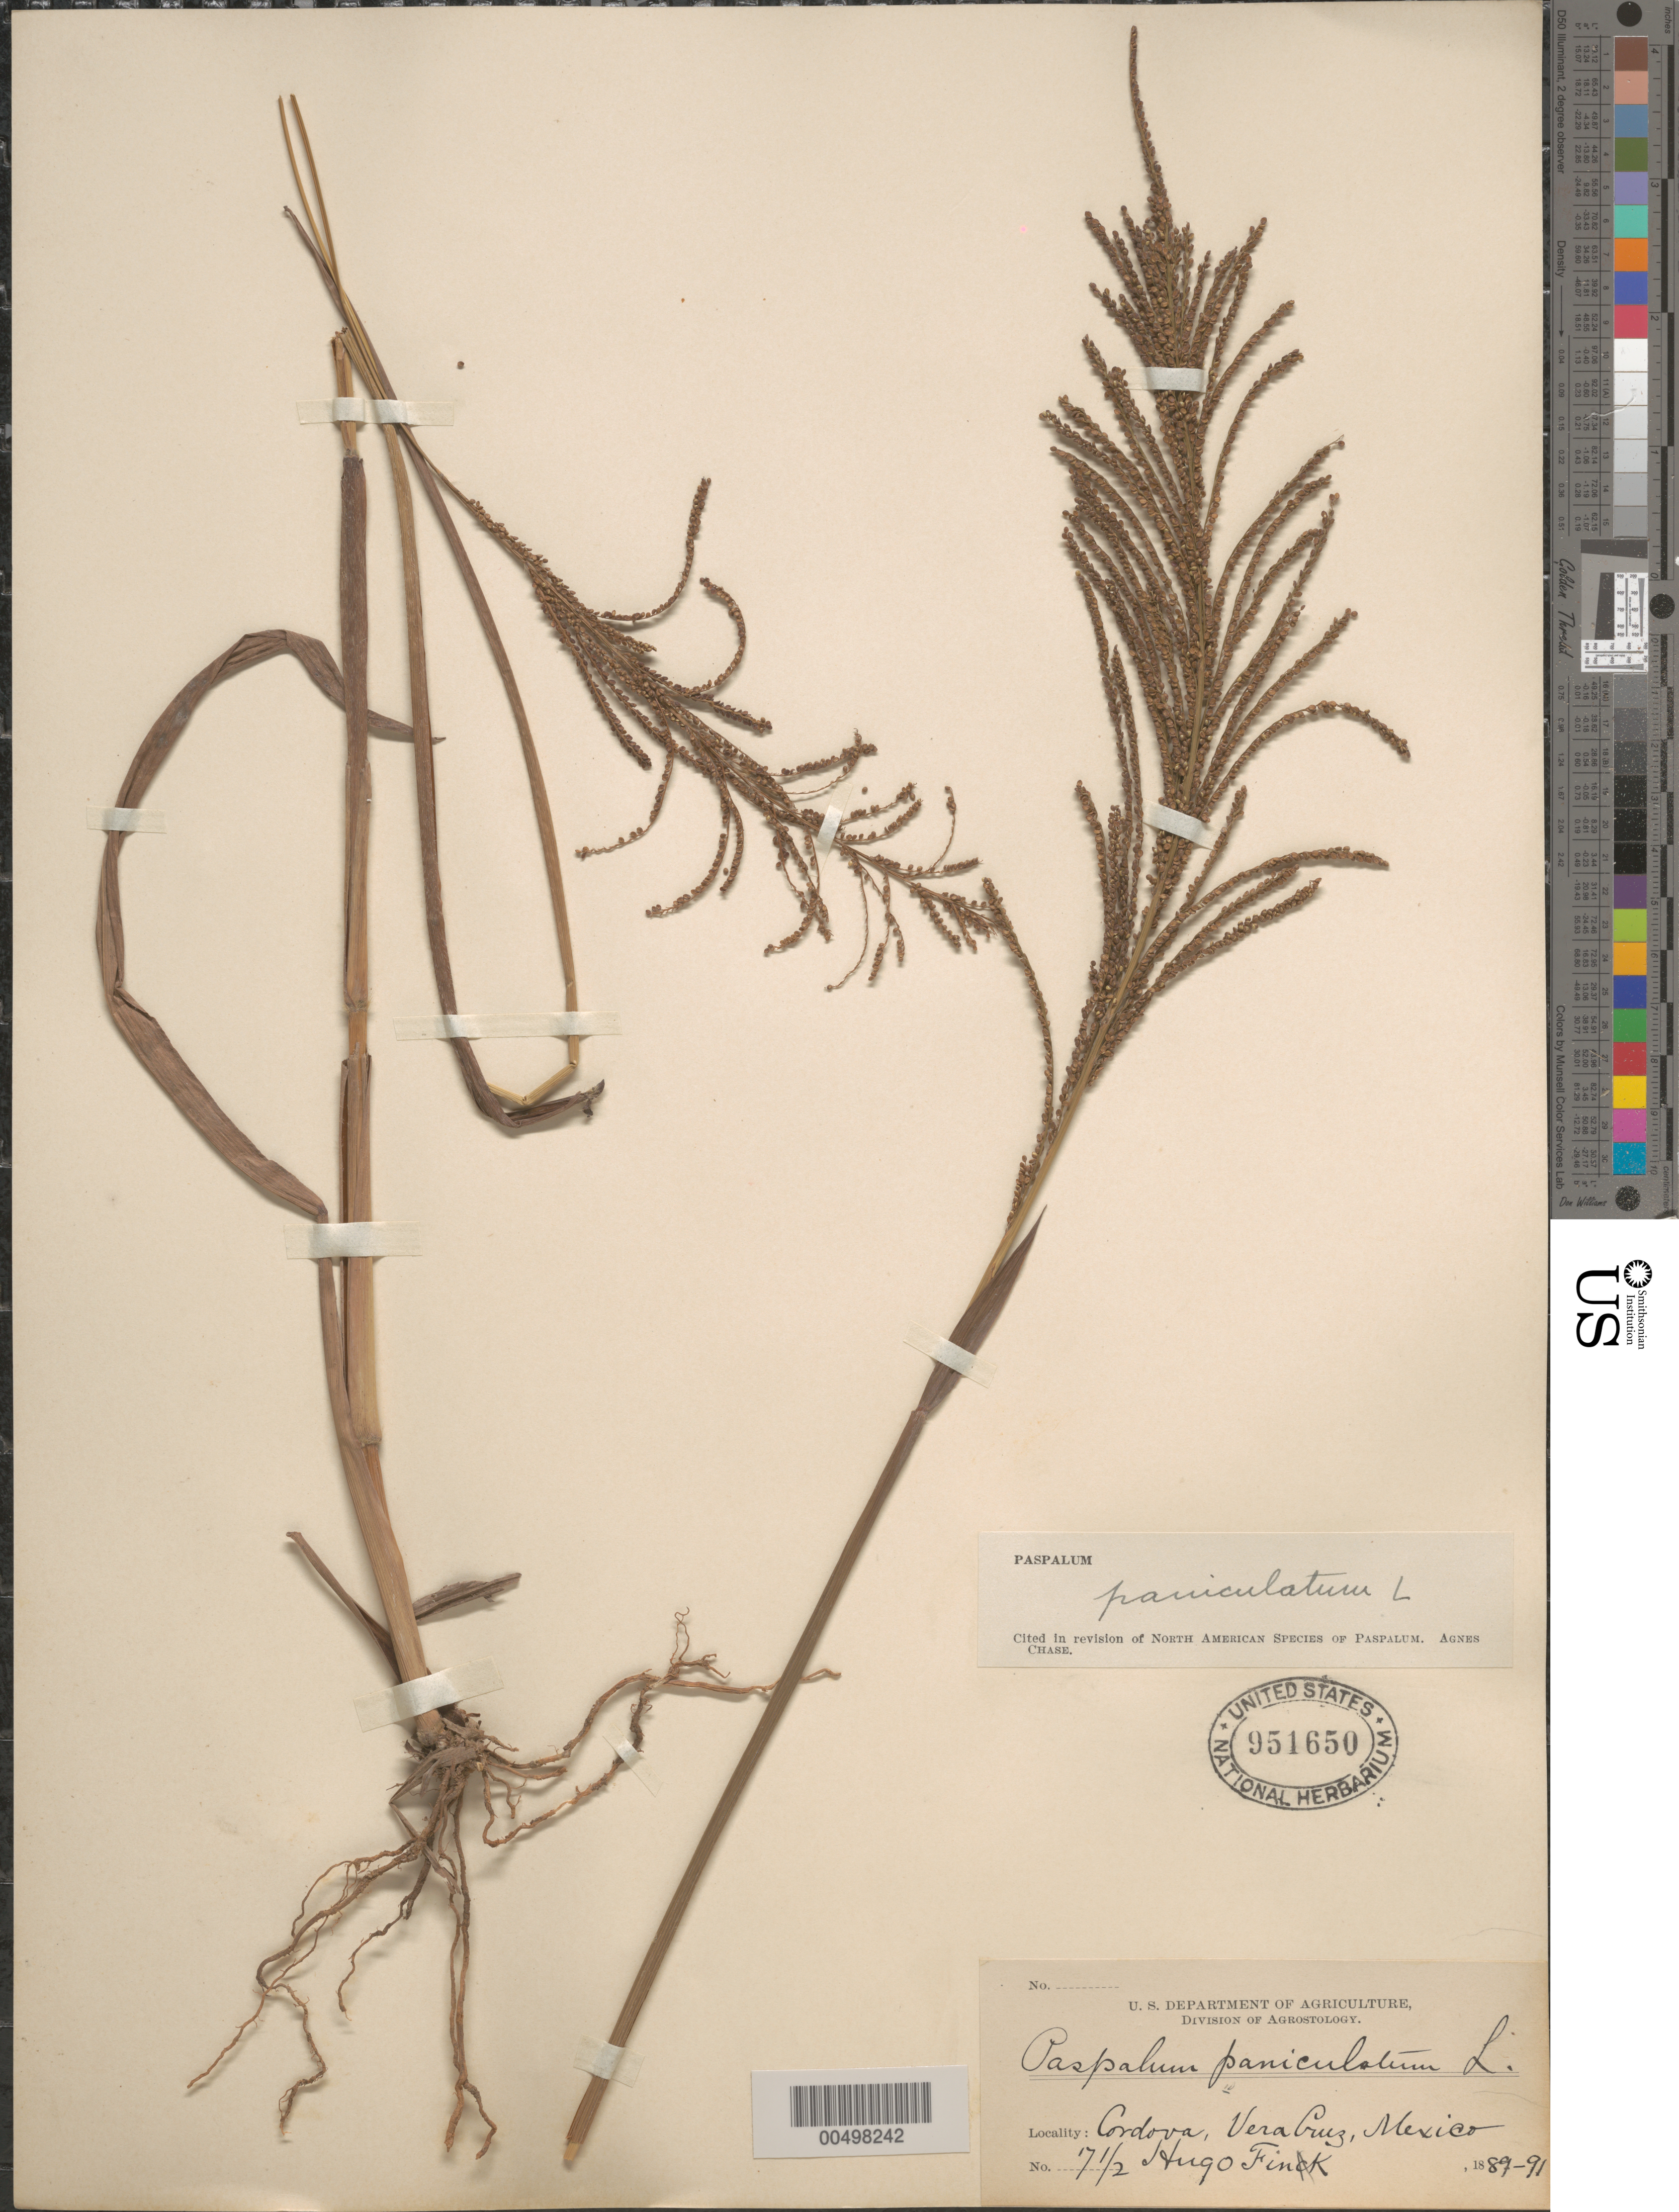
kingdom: Plantae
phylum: Tracheophyta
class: Liliopsida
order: Poales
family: Poaceae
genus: Paspalum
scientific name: Paspalum paniculatum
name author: L.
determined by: Chase, [M.] Agnes, (US)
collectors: H. Fink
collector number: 7.5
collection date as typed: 1889 to 1891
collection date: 1889/1891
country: Mexico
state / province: Veracruz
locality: Cordova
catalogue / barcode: US 951650